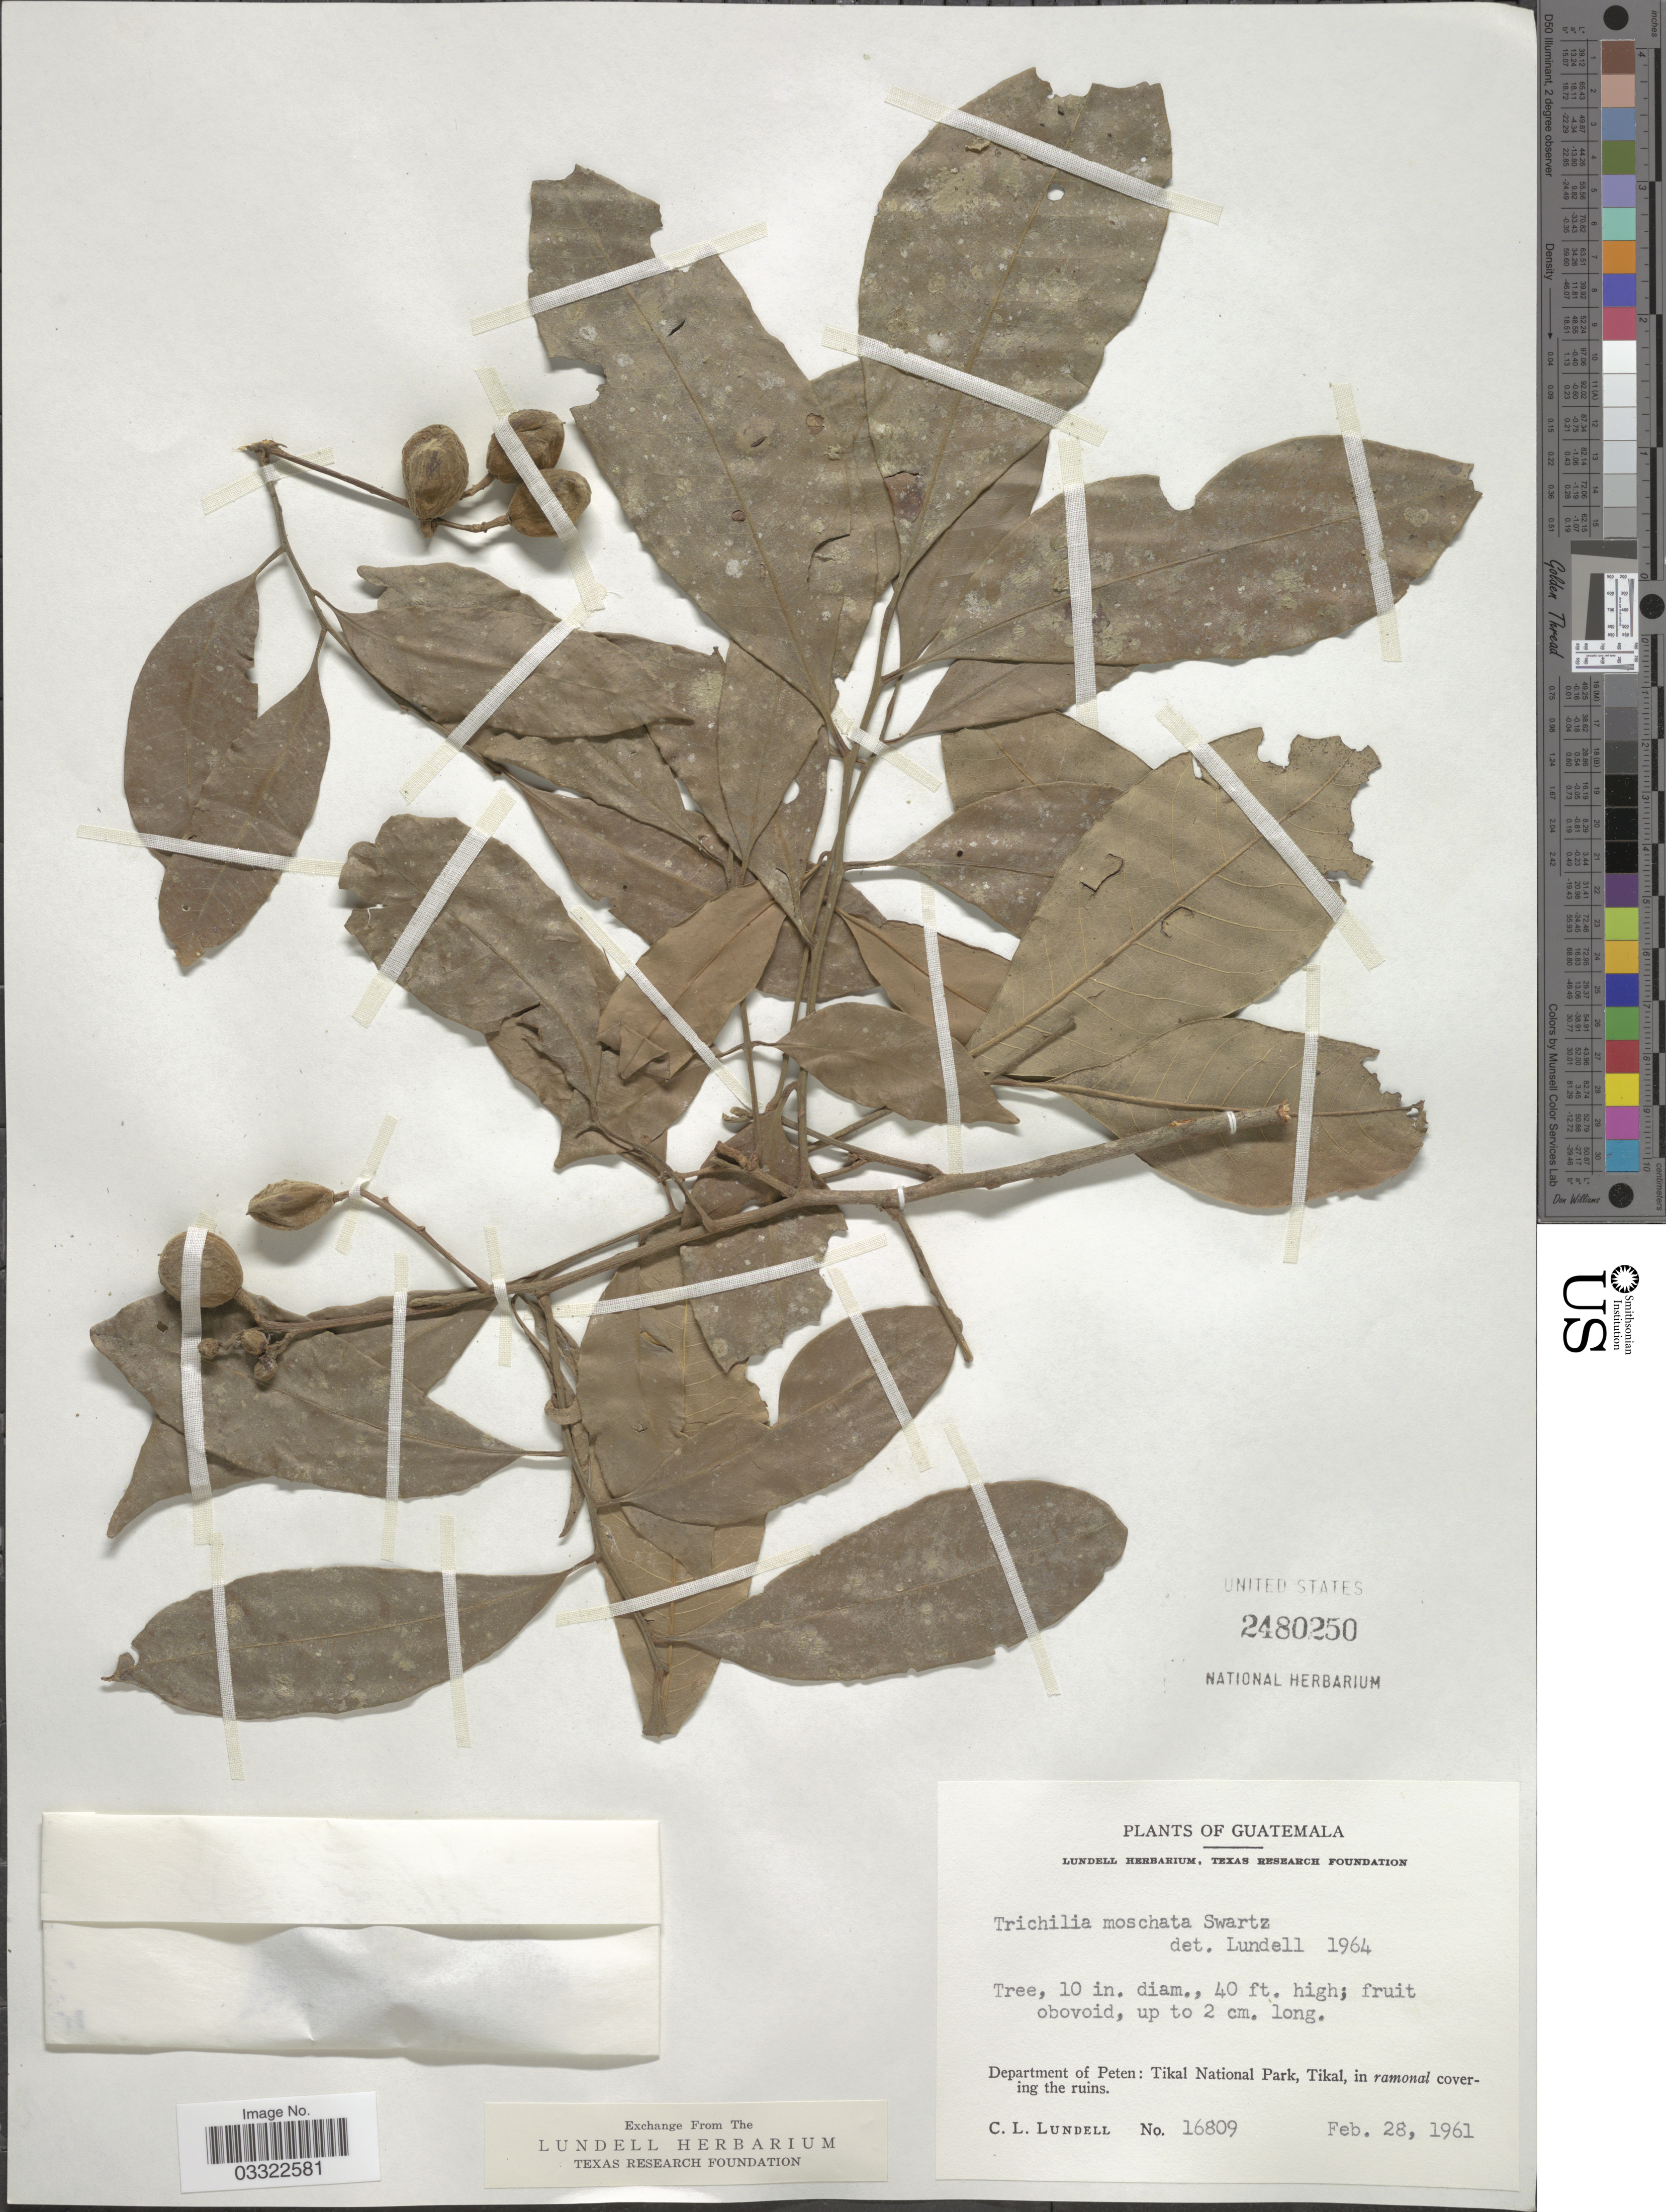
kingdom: Plantae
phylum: Tracheophyta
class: Magnoliopsida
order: Sapindales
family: Meliaceae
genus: Trichilia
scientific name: Trichilia moschata subsp. moschata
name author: Sw.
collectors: C. L. Lundell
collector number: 16809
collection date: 1961-02-28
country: Guatemala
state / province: El Petén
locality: Department of Peten: Tikal National Park, Tikal, in ramonal covering the ruins.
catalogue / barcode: US 2480250